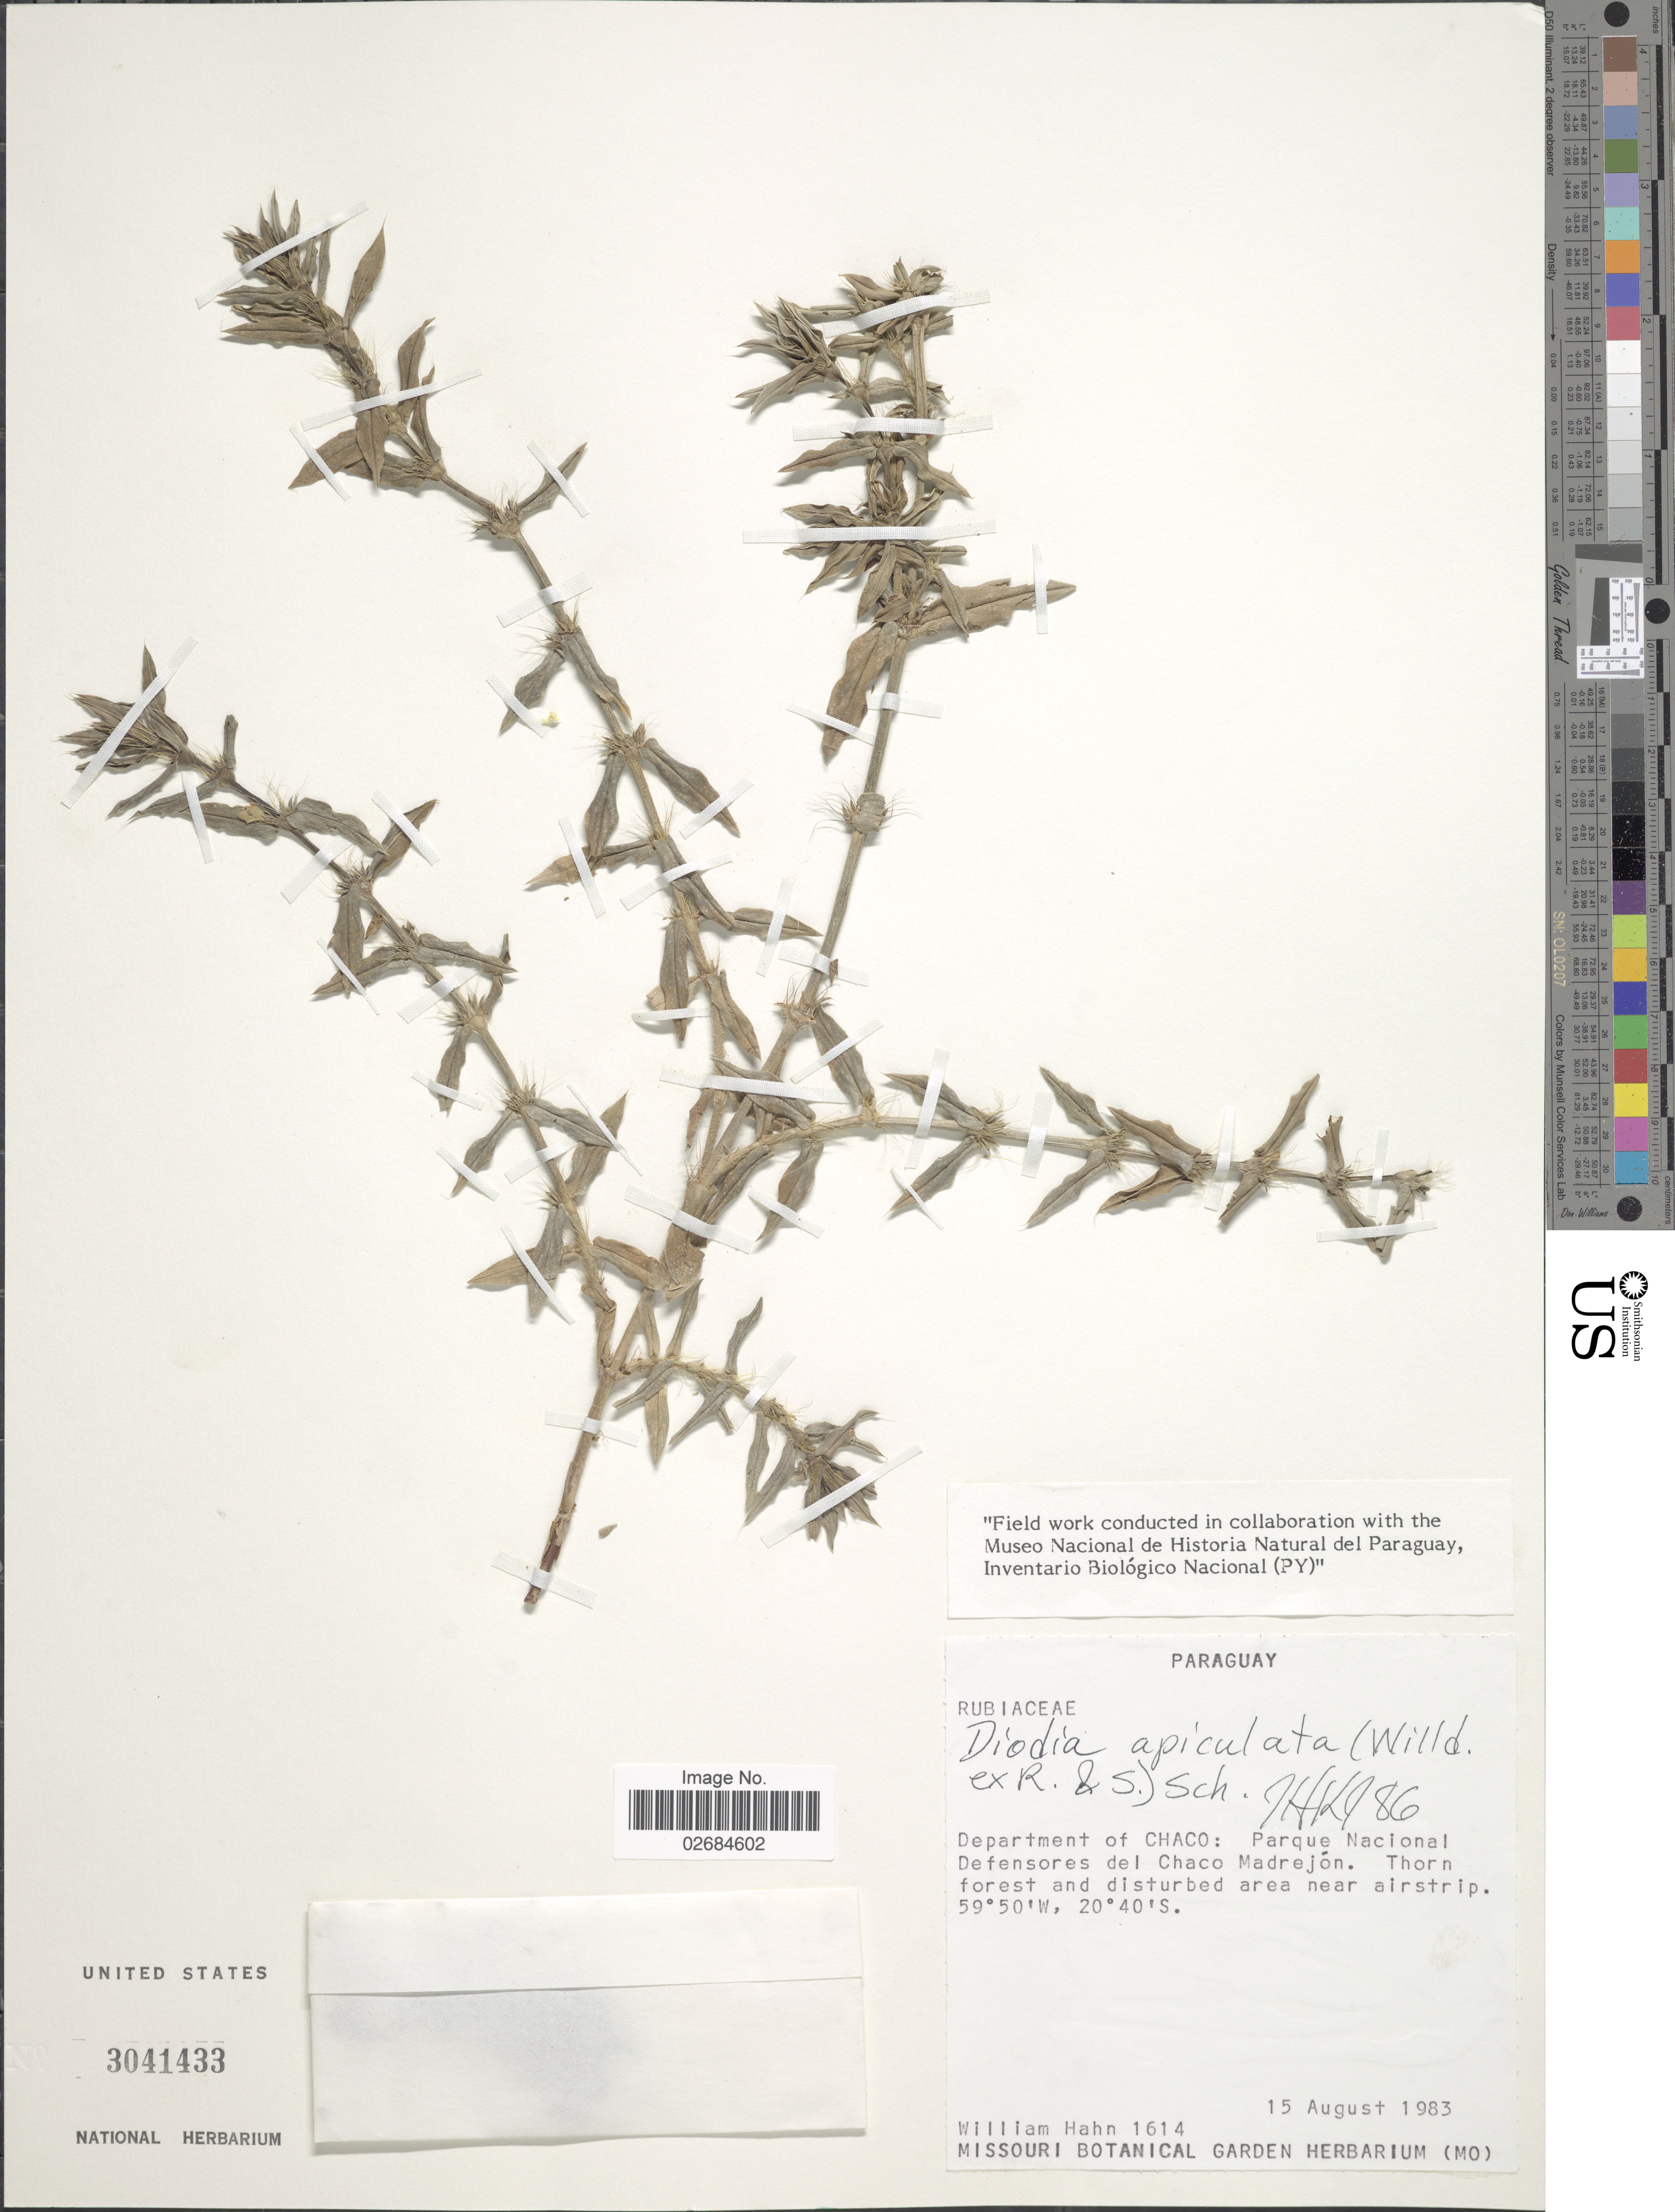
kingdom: Plantae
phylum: Tracheophyta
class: Magnoliopsida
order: Gentianales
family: Rubiaceae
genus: Diodia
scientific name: Diodia apiculata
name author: (Willd. ex Roem. & Schult.) K. Schum.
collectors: W. J. Hahn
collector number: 1614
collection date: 1983-08-15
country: Argentina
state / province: Chaco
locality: Parque Nacional Defensores del Chaco Madrejón, area near airstrip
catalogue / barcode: US 3041433